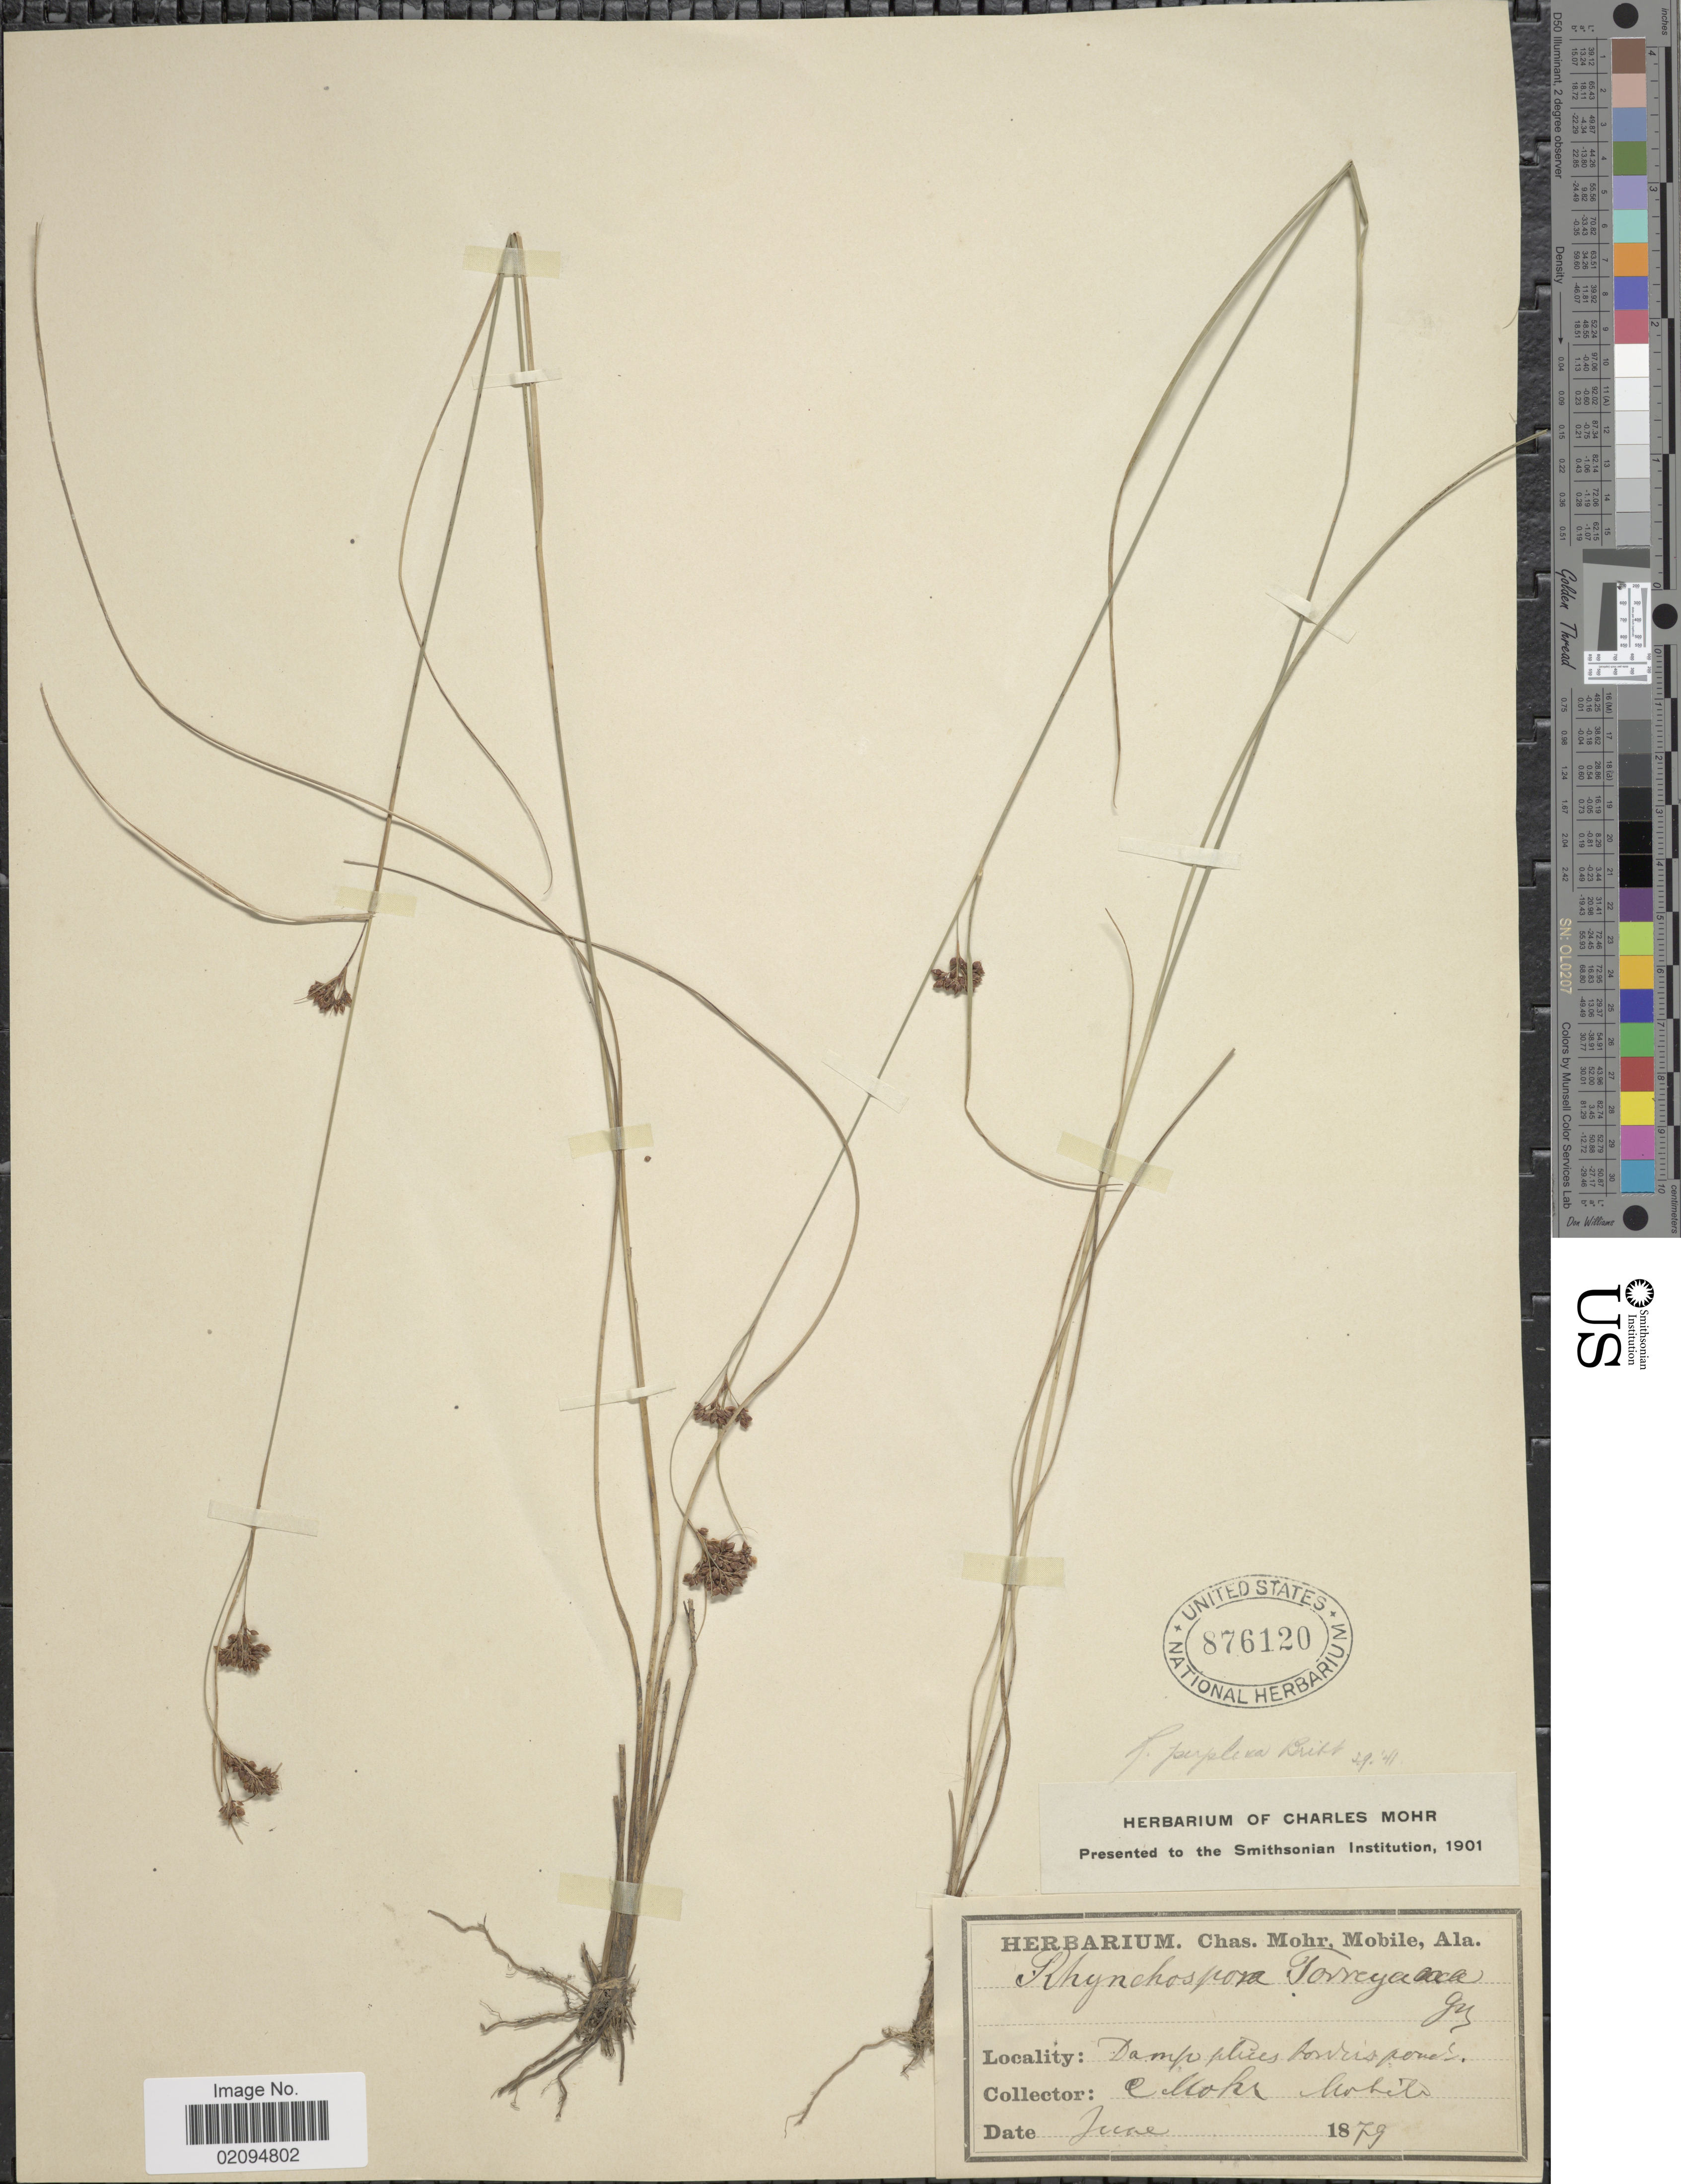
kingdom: Plantae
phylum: Tracheophyta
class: Liliopsida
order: Poales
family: Cyperaceae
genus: Rhynchospora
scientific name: Rhynchospora perplexa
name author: Britton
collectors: C. T. Mohr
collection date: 1879-06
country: United States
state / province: Alabama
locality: Mobile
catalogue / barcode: US 876120